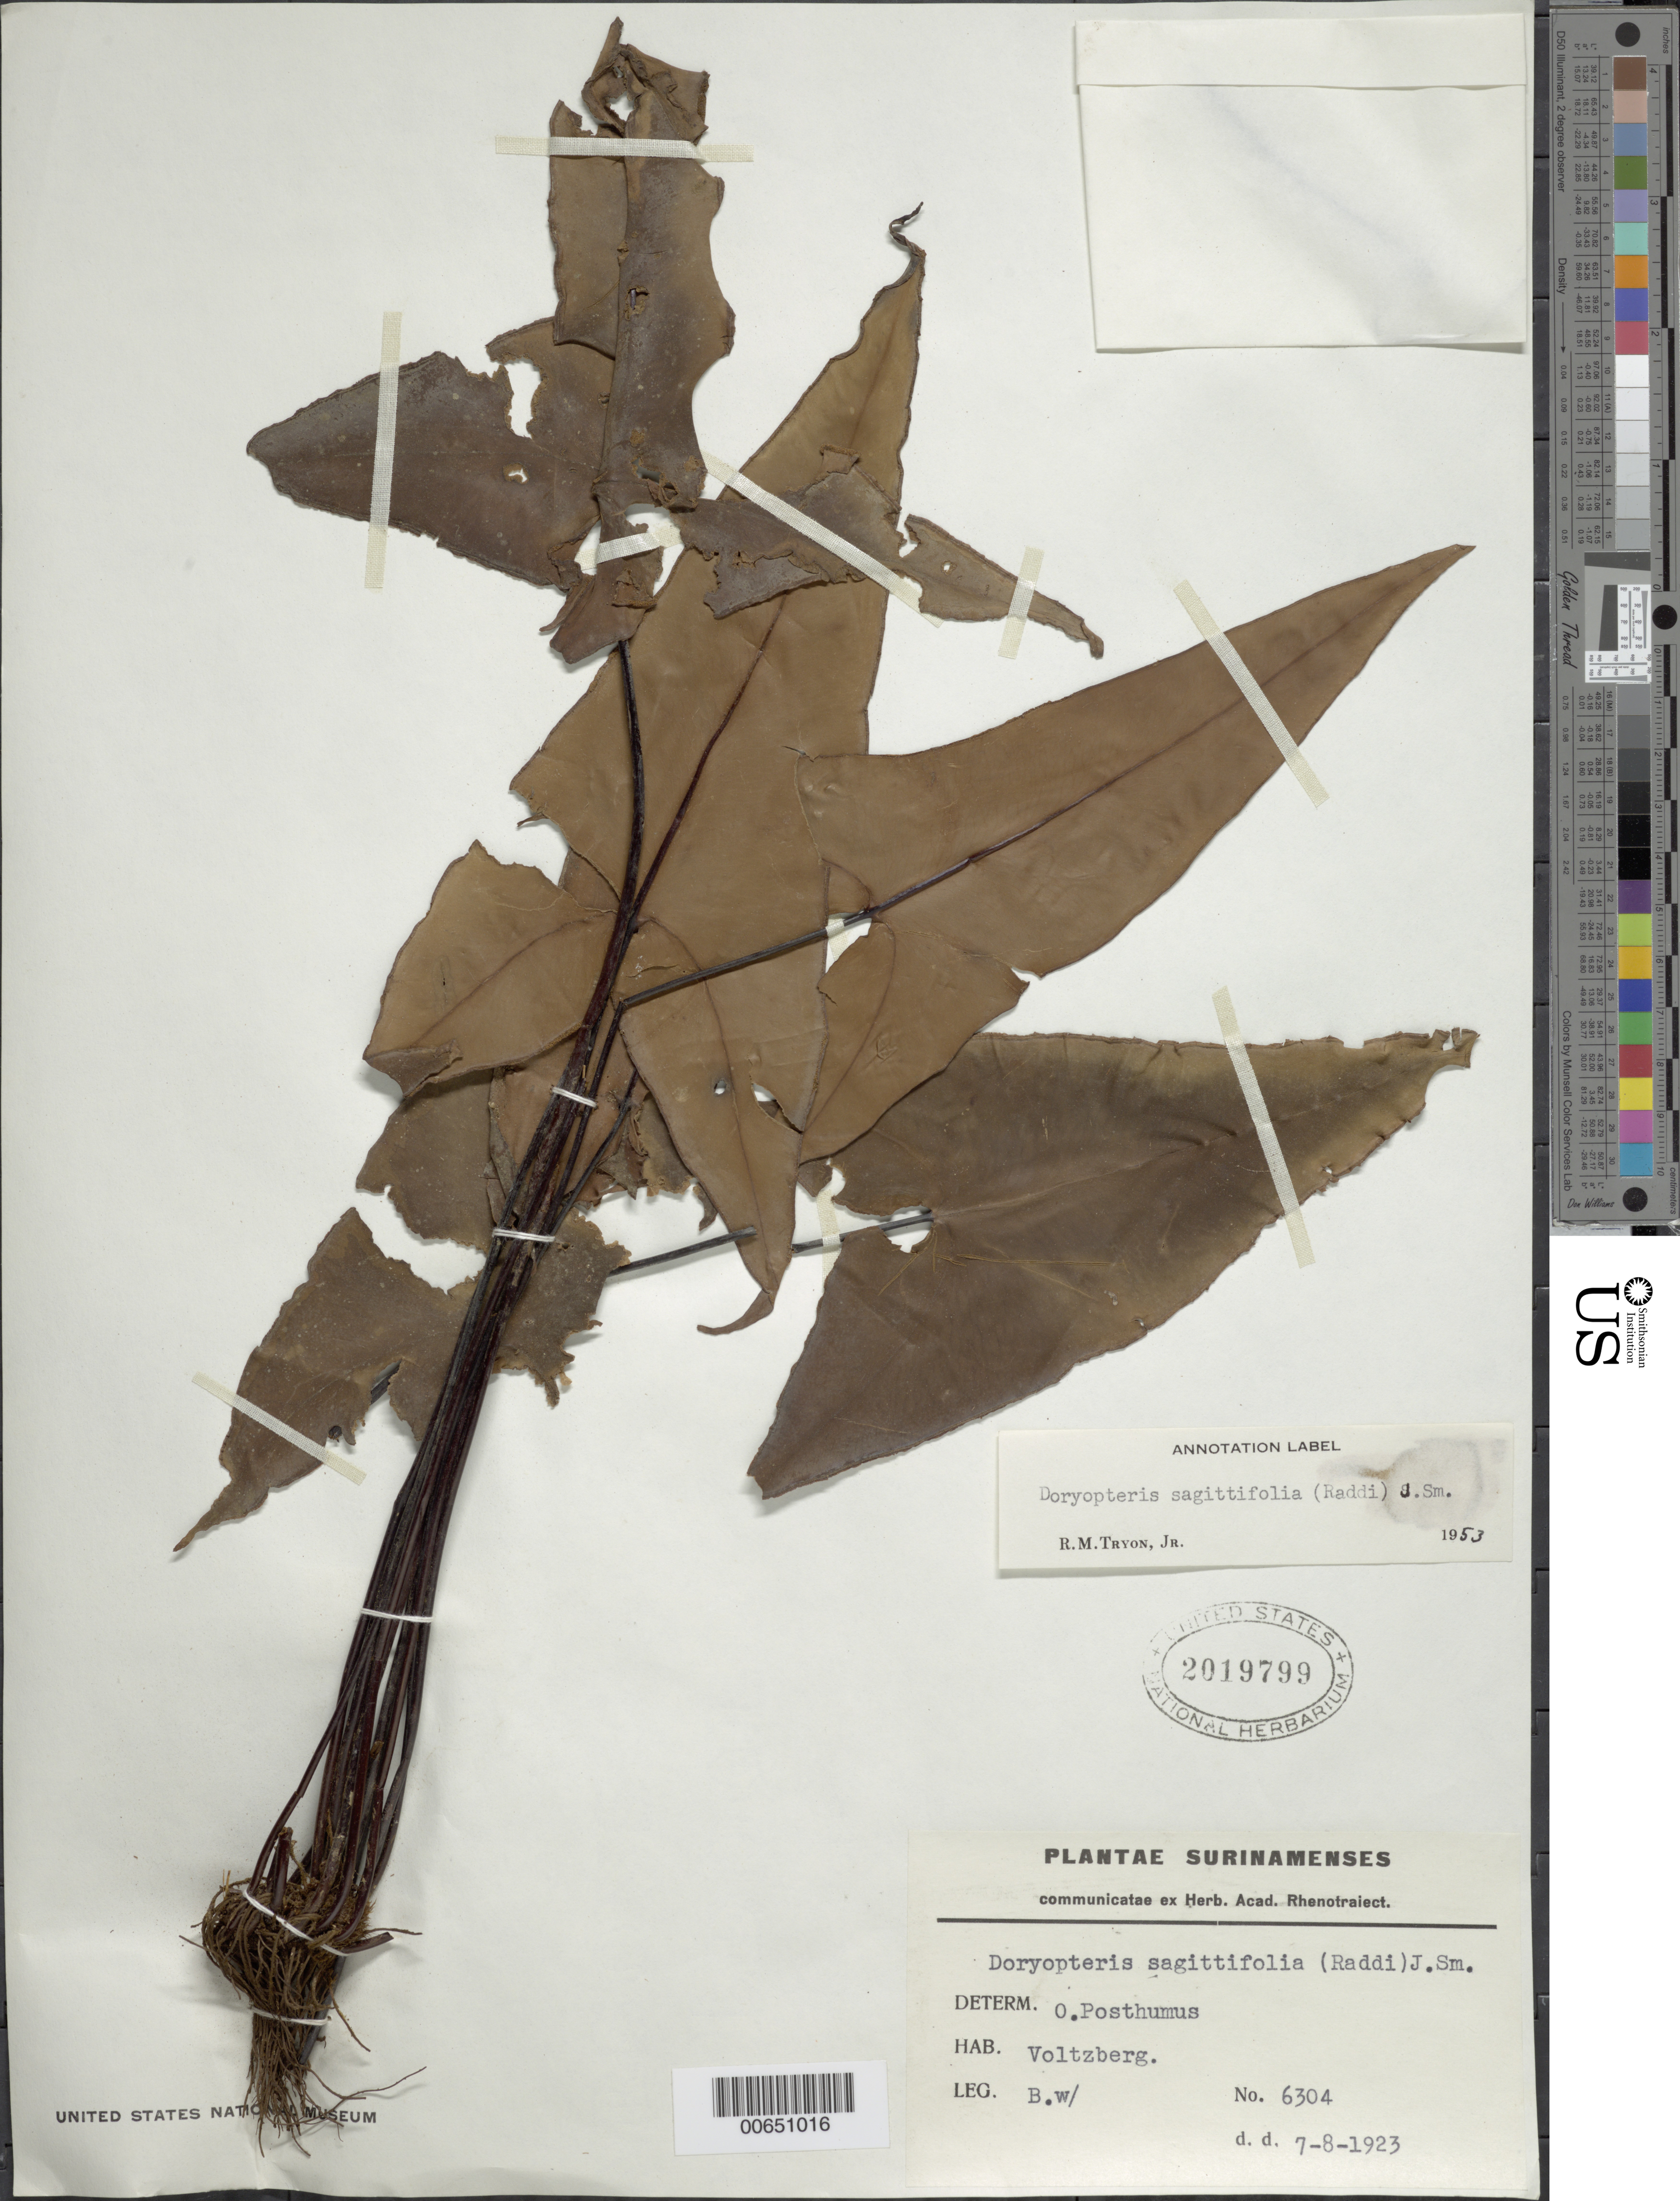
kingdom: Plantae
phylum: Tracheophyta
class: Polypodiopsida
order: Polypodiales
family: Pteridaceae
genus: Doryopteris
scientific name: Doryopteris sagittifolia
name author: J. Sm.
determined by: Posthumus, O.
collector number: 6304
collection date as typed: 7-Aug-23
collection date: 1923-08-07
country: Suriname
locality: Voltzberg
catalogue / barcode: US 2019799